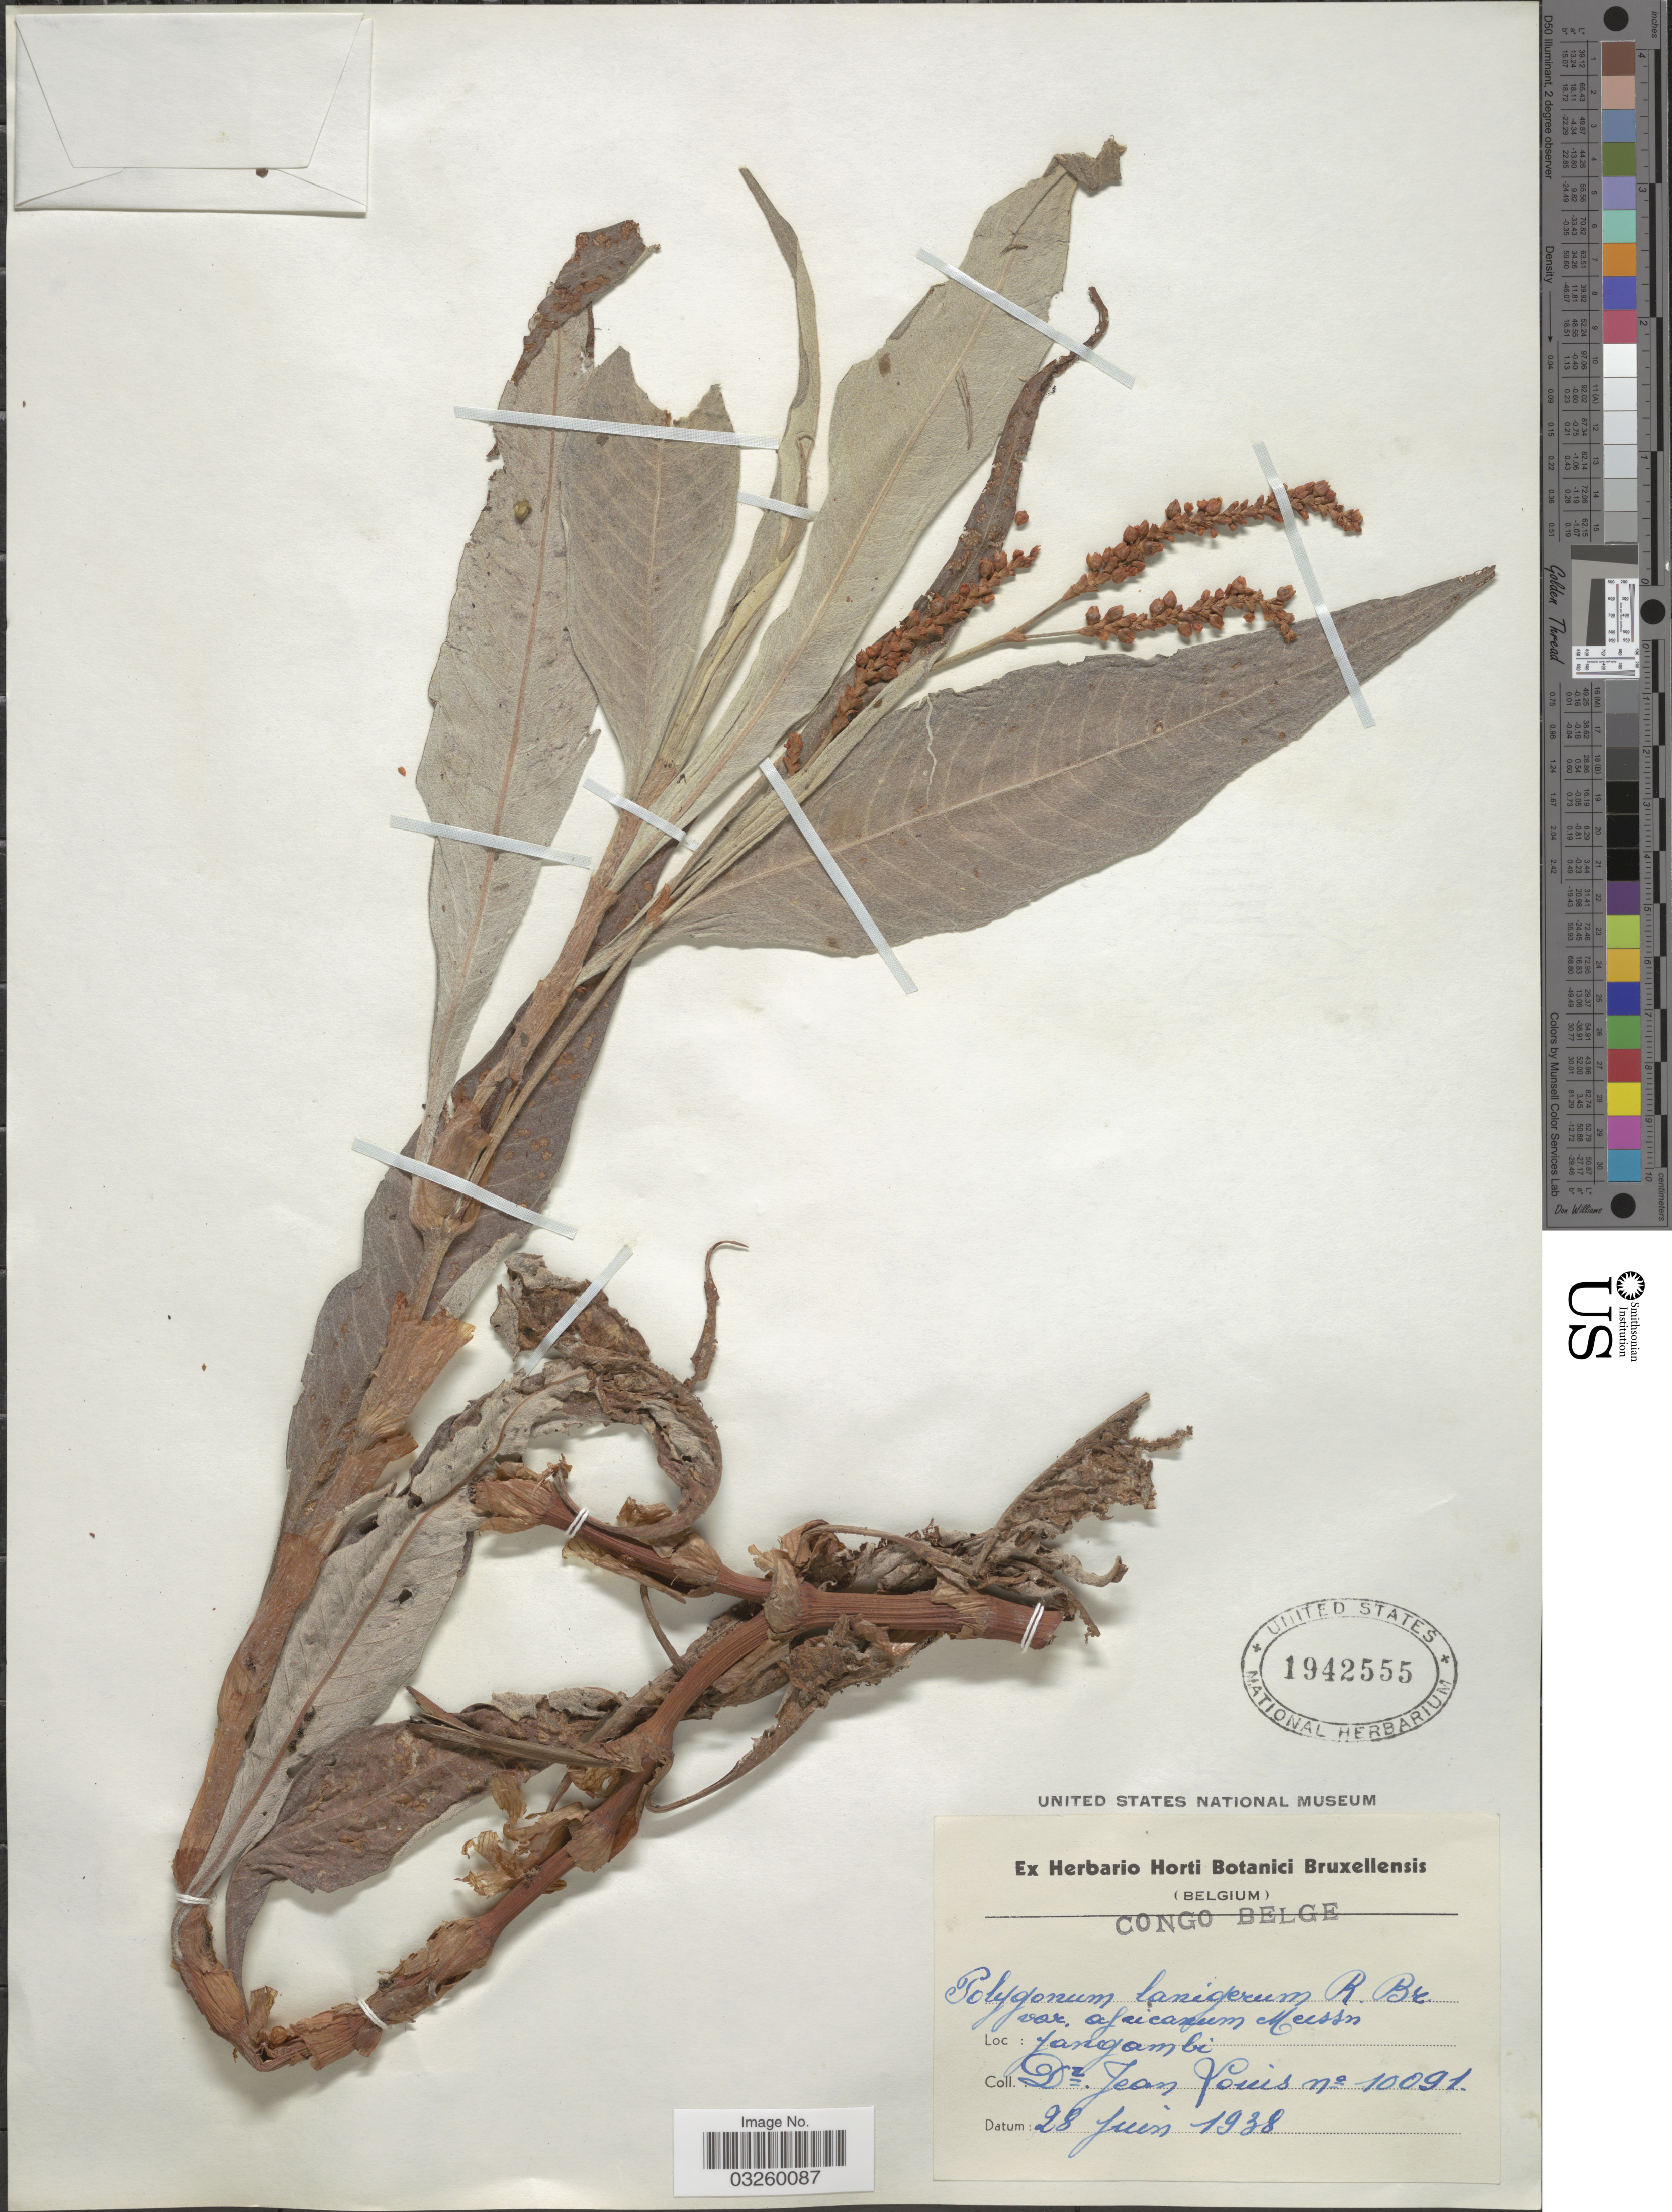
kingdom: Plantae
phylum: Tracheophyta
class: Magnoliopsida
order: Caryophyllales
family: Polygonaceae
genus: Polygonum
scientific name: Polygonum lanigerum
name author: R. Br.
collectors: J. Louis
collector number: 10091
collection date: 1938-06-28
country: Congo, Democratic Republic of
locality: Congo Belge. Jangambi.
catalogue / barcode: US 1942555